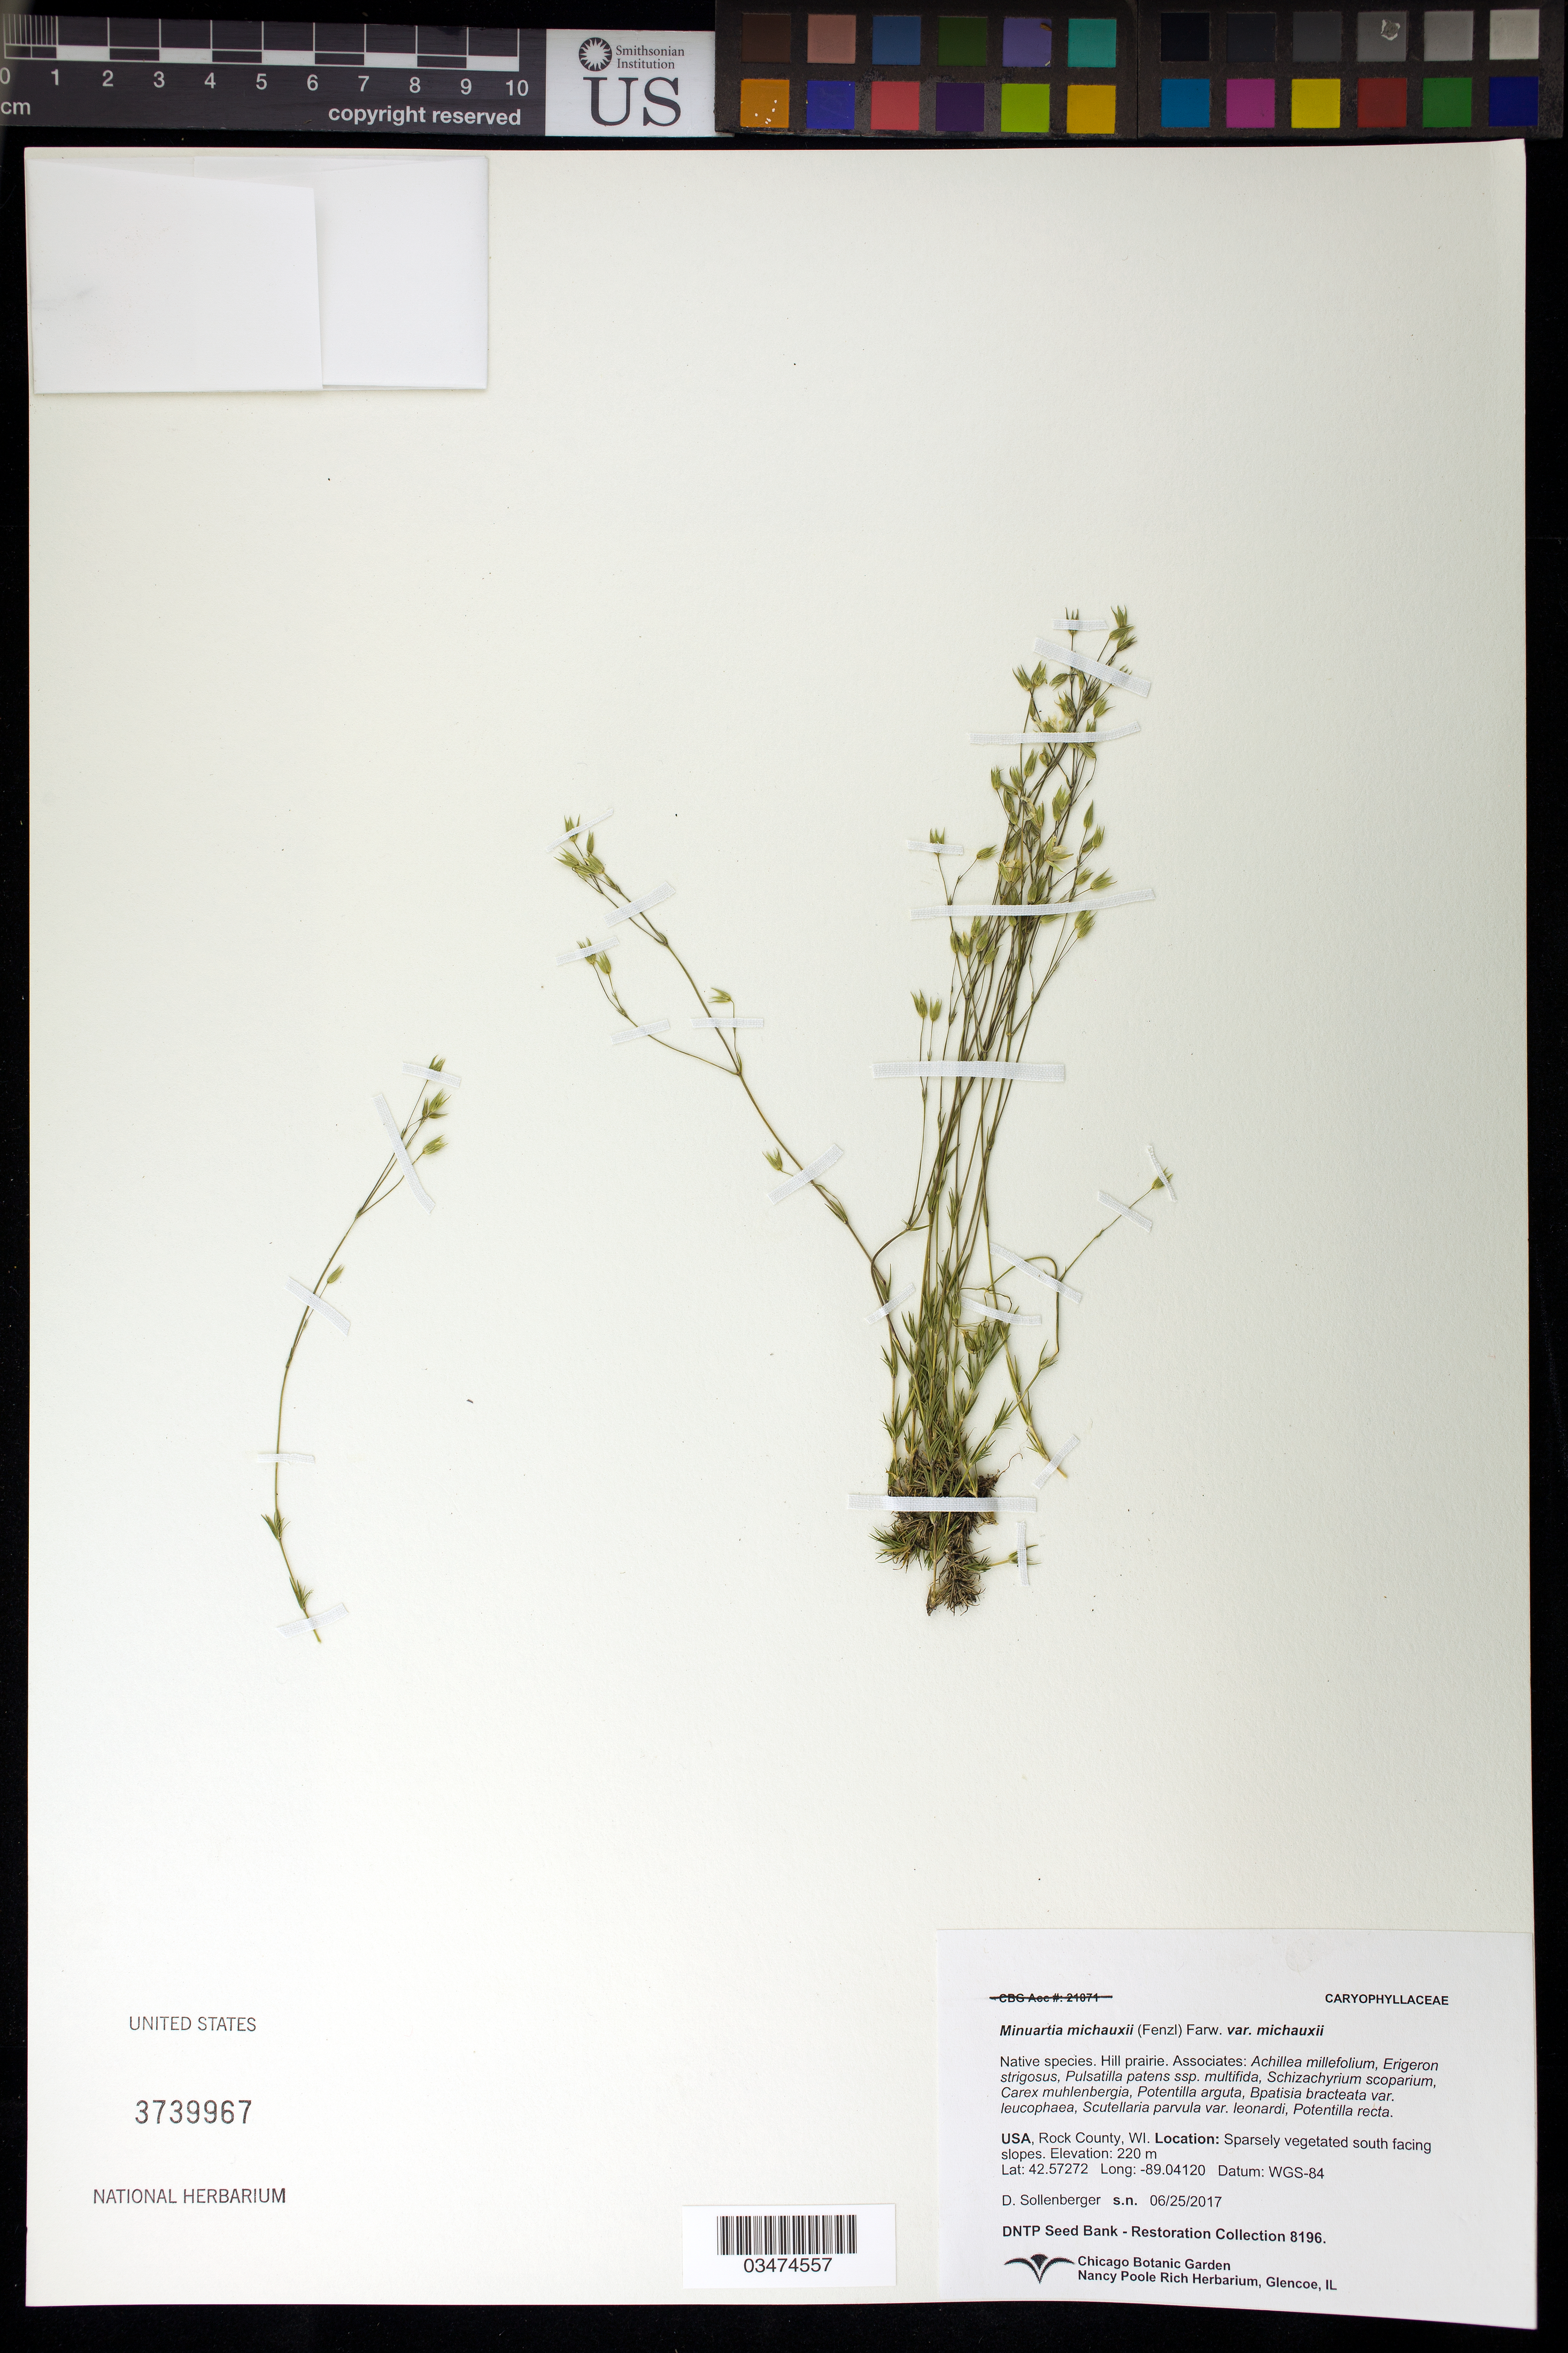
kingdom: Plantae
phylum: Tracheophyta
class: Magnoliopsida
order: Caryophyllales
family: Caryophyllaceae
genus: Minuartia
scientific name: Minuartia michauxii var. michauxii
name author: (Fenzl) Farw.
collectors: D. Sollenberger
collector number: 8196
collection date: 2017-06-25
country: United States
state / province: Wisconsin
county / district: Rock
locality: Sparssely vegetated south facing slopes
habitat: Hill prairie. With Potentilla recta, Potentilla arguta, ect.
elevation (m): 220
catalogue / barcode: US 3739967